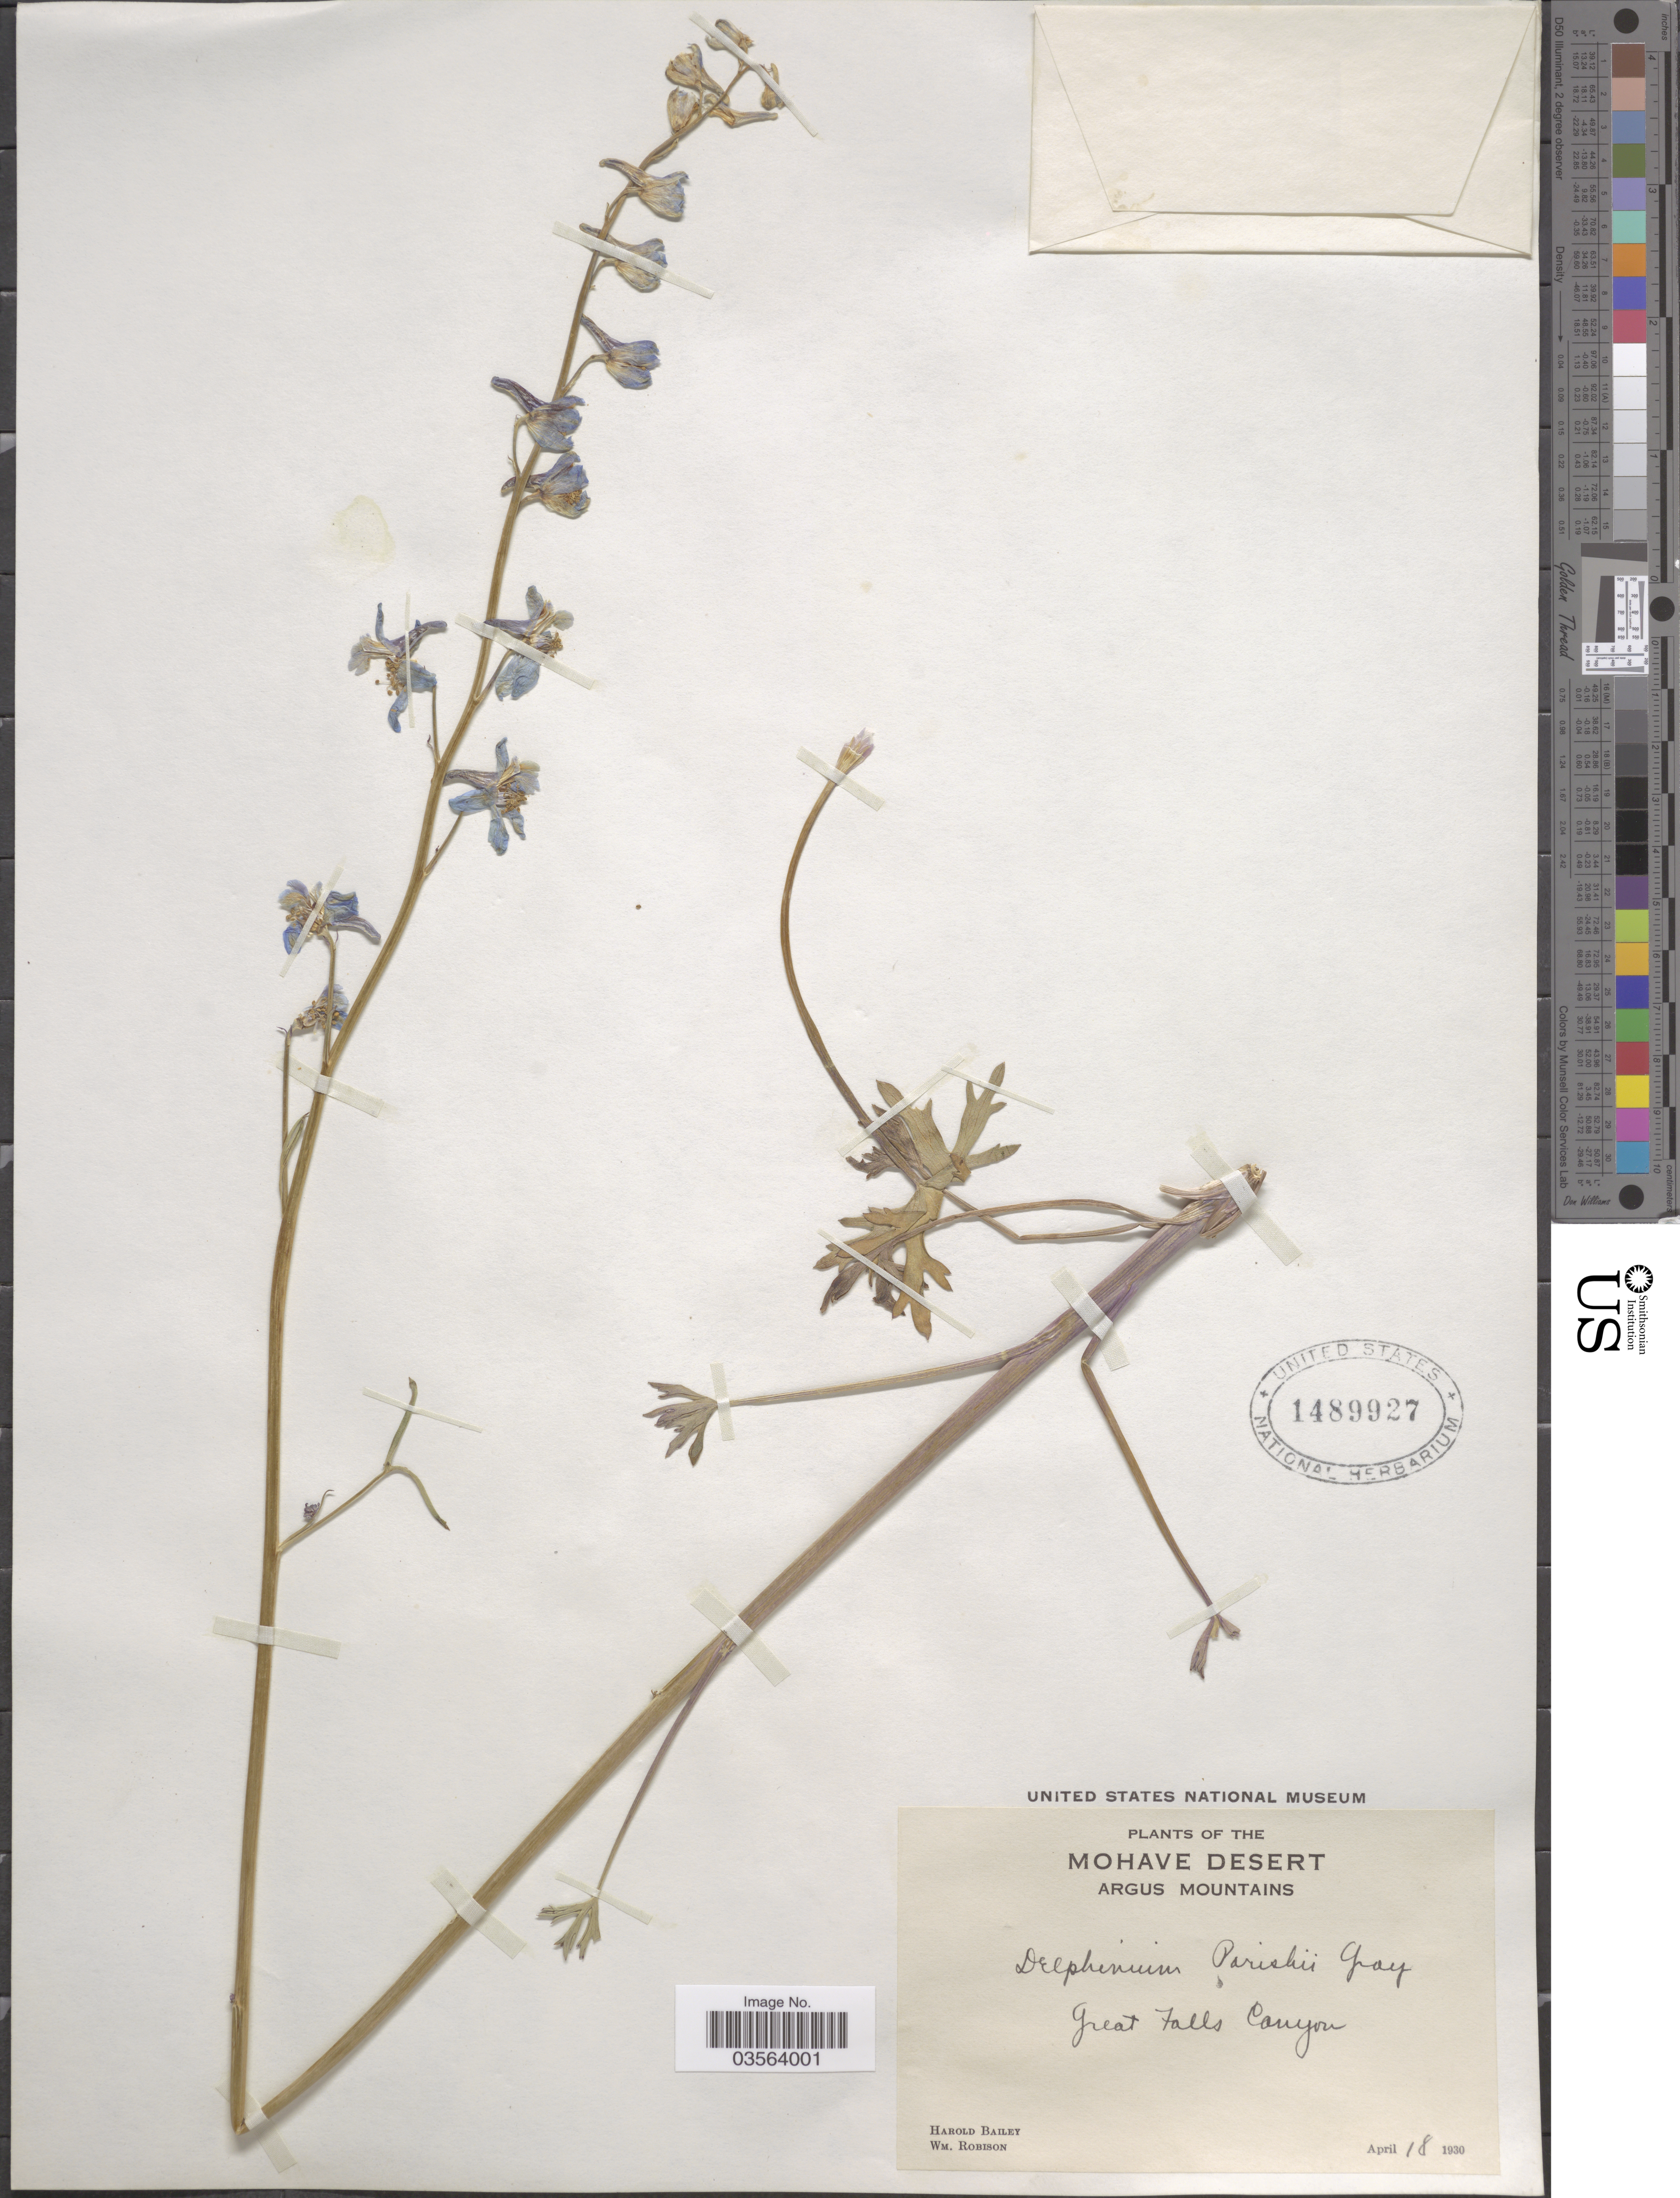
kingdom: Plantae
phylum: Tracheophyta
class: Magnoliopsida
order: Ranunculales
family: Ranunculaceae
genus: Delphinium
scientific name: Delphinium parishii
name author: A. Gray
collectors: H. Bailey & W. Robison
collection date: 1930-04-18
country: United States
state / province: California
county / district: Kern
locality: Mohave Desert. Argus Mountains. Great Falls Canyon.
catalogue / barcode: US 1489927